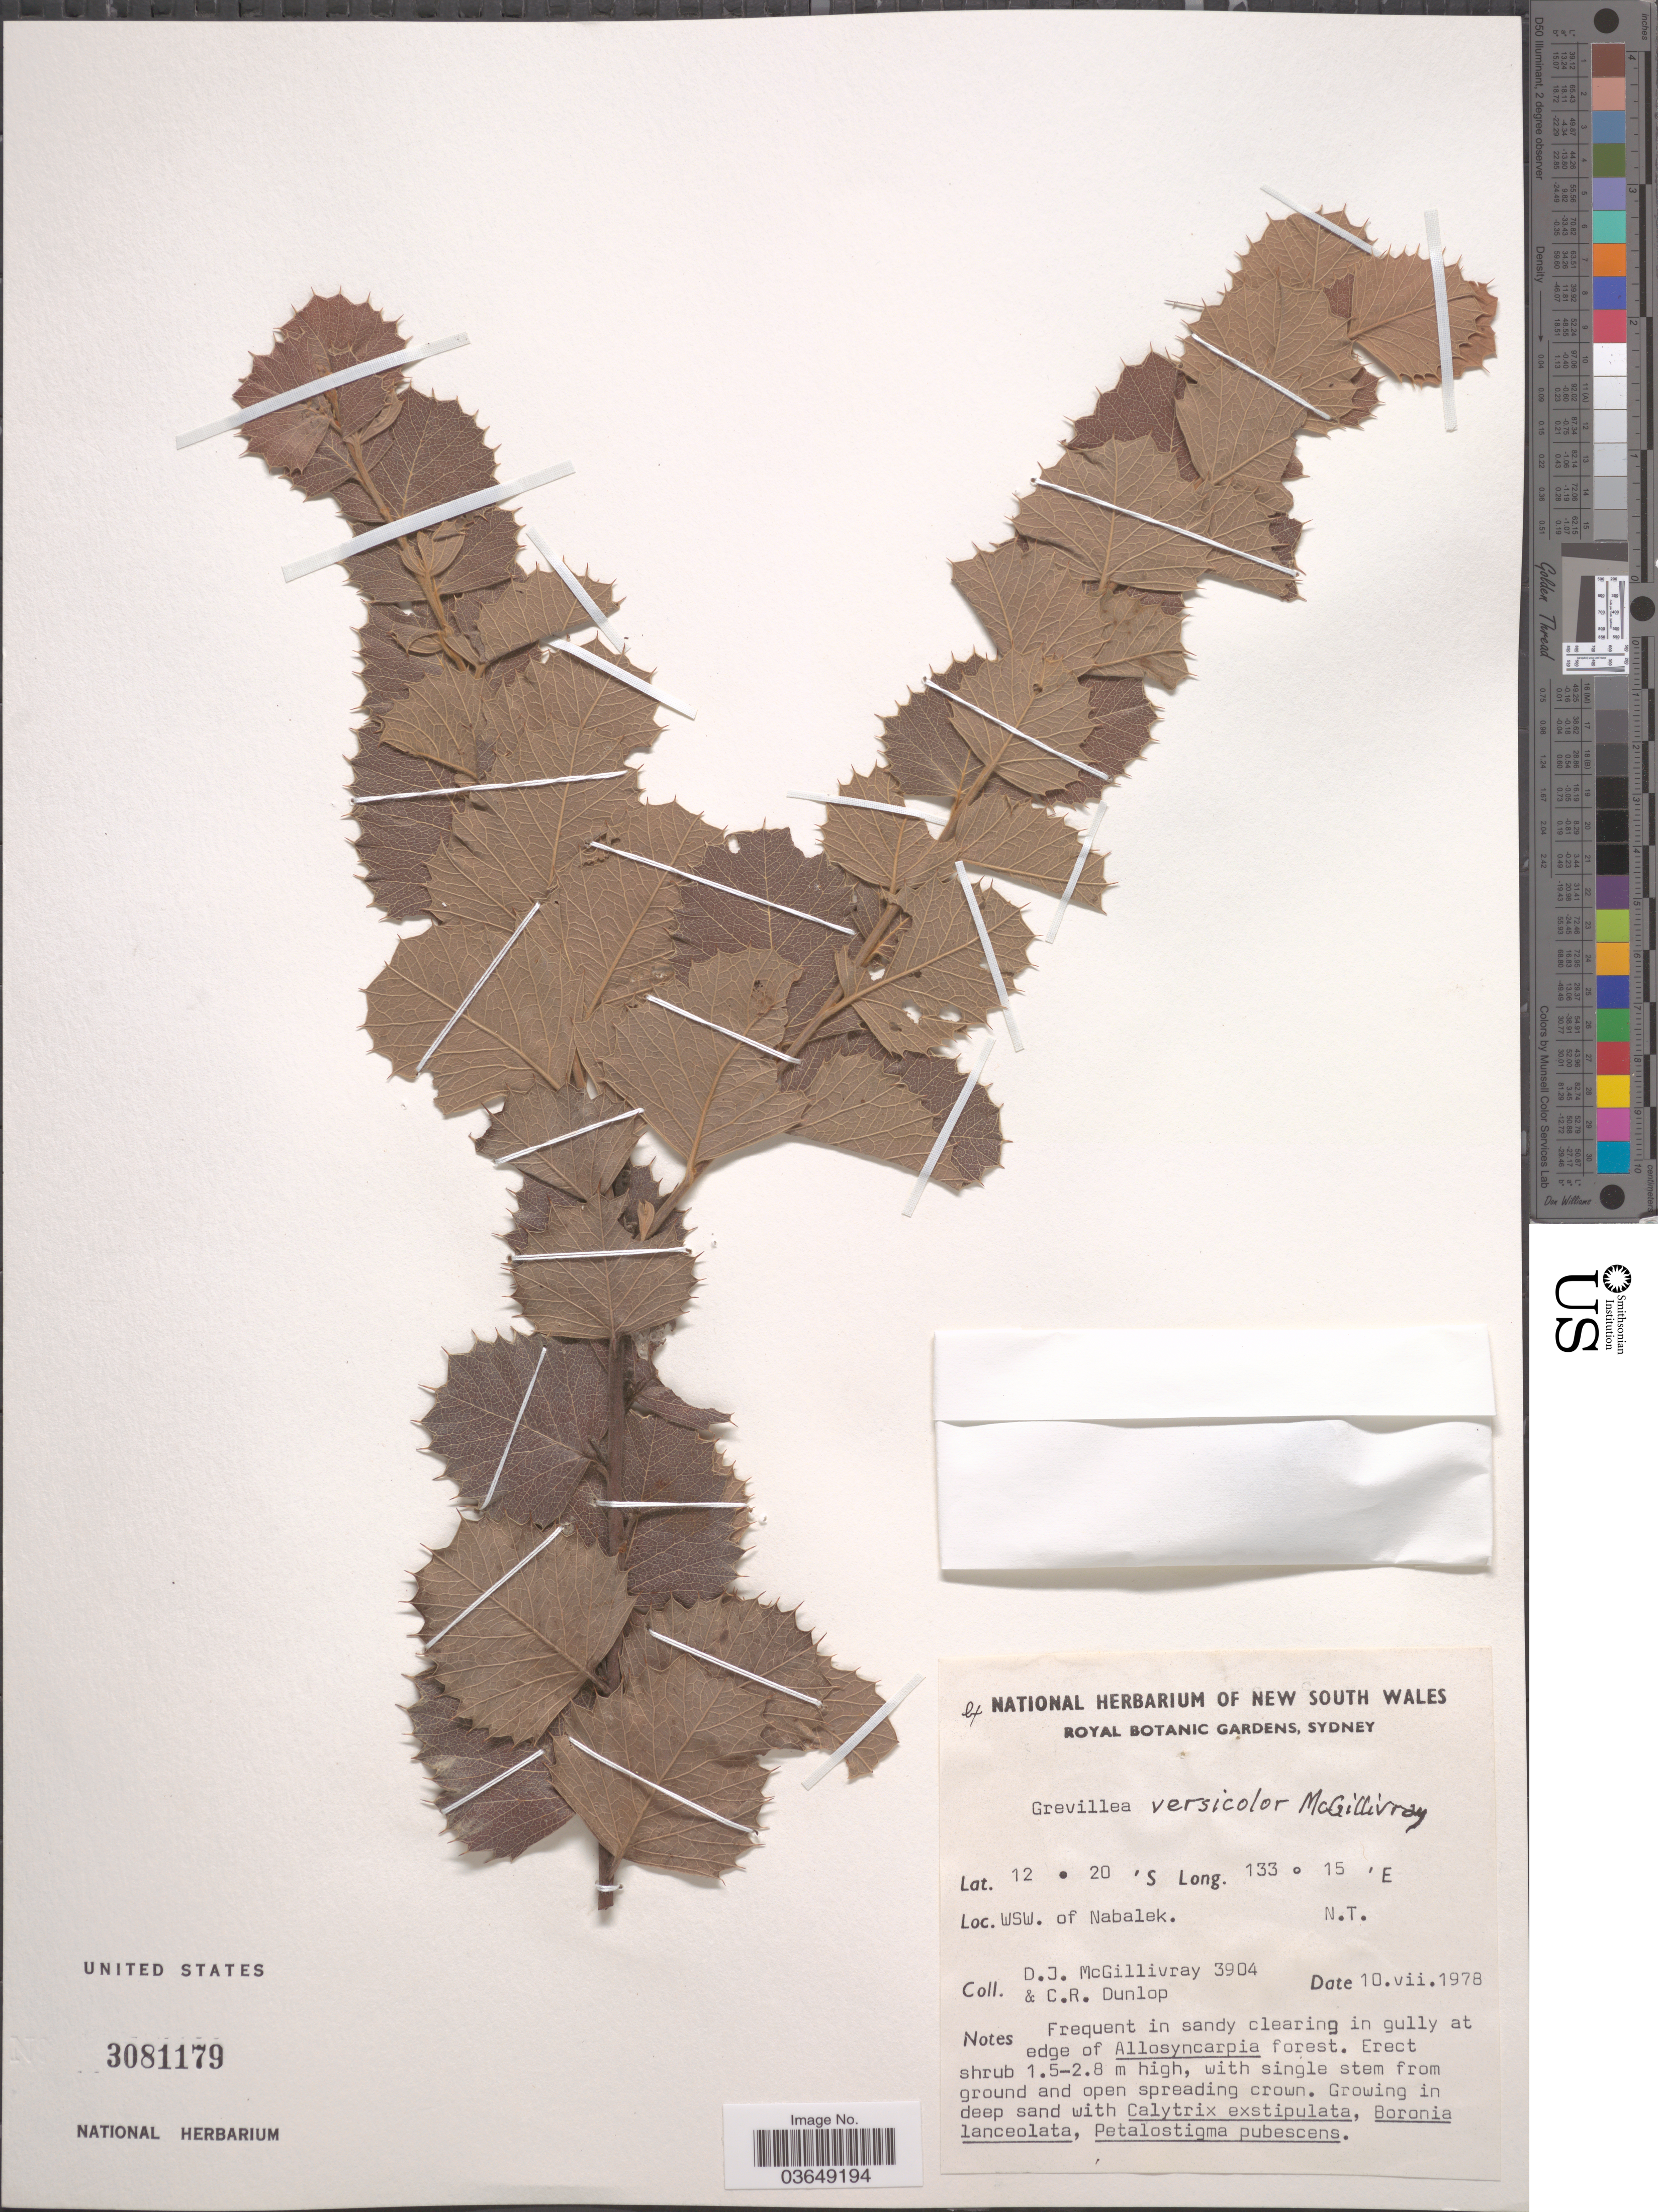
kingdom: Plantae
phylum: Tracheophyta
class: Magnoliopsida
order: Proteales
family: Proteaceae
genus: Grevillea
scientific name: Grevillea versicolor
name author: McGill.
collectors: D. J. McGillivray & C. Dunlop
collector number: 3904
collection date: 1978-07-10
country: Australia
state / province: Northern Territory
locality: WSW. of Nabalek.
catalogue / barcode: US 3081179